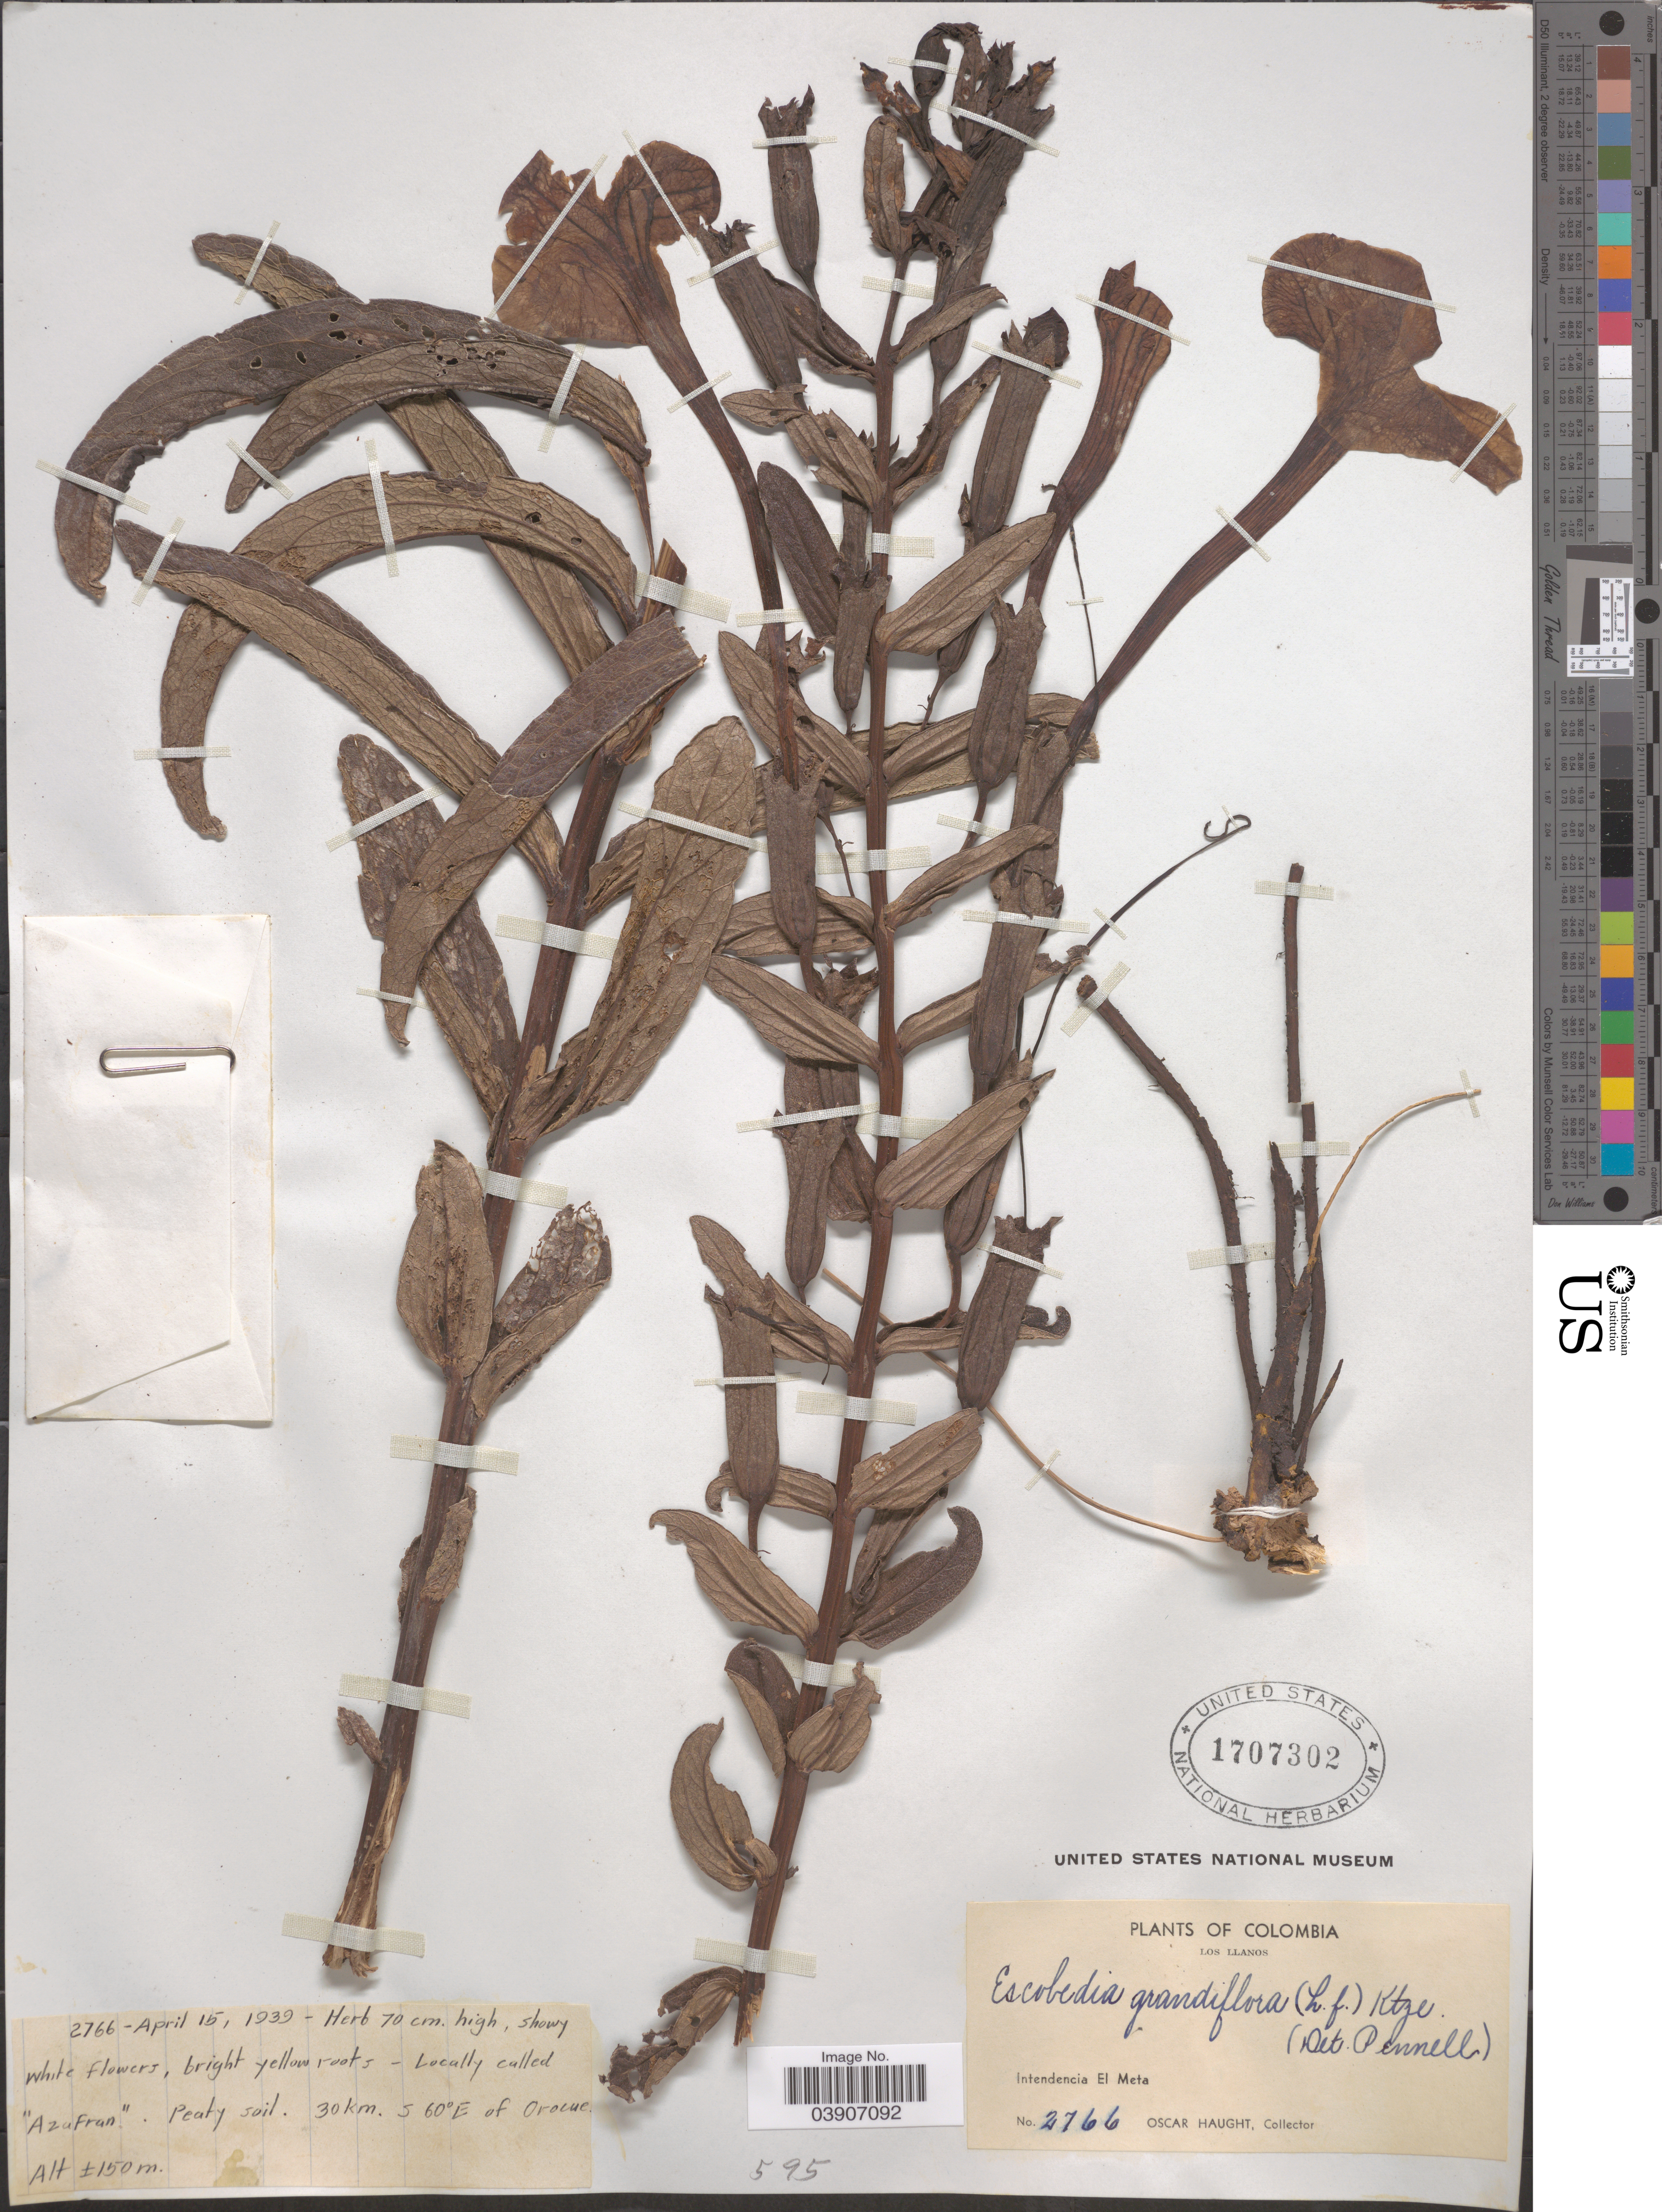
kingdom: Plantae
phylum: Tracheophyta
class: Magnoliopsida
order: Lamiales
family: Orobanchaceae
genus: Escobedia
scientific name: Escobedia grandiflora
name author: (L. f.) Kuntze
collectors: O. L. Haught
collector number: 2766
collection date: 1939-04-15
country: Colombia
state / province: Meta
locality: Los Llanos. Intendencia El Meta. 30 km. S 60° E of Orocue.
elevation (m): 150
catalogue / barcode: US 1707302